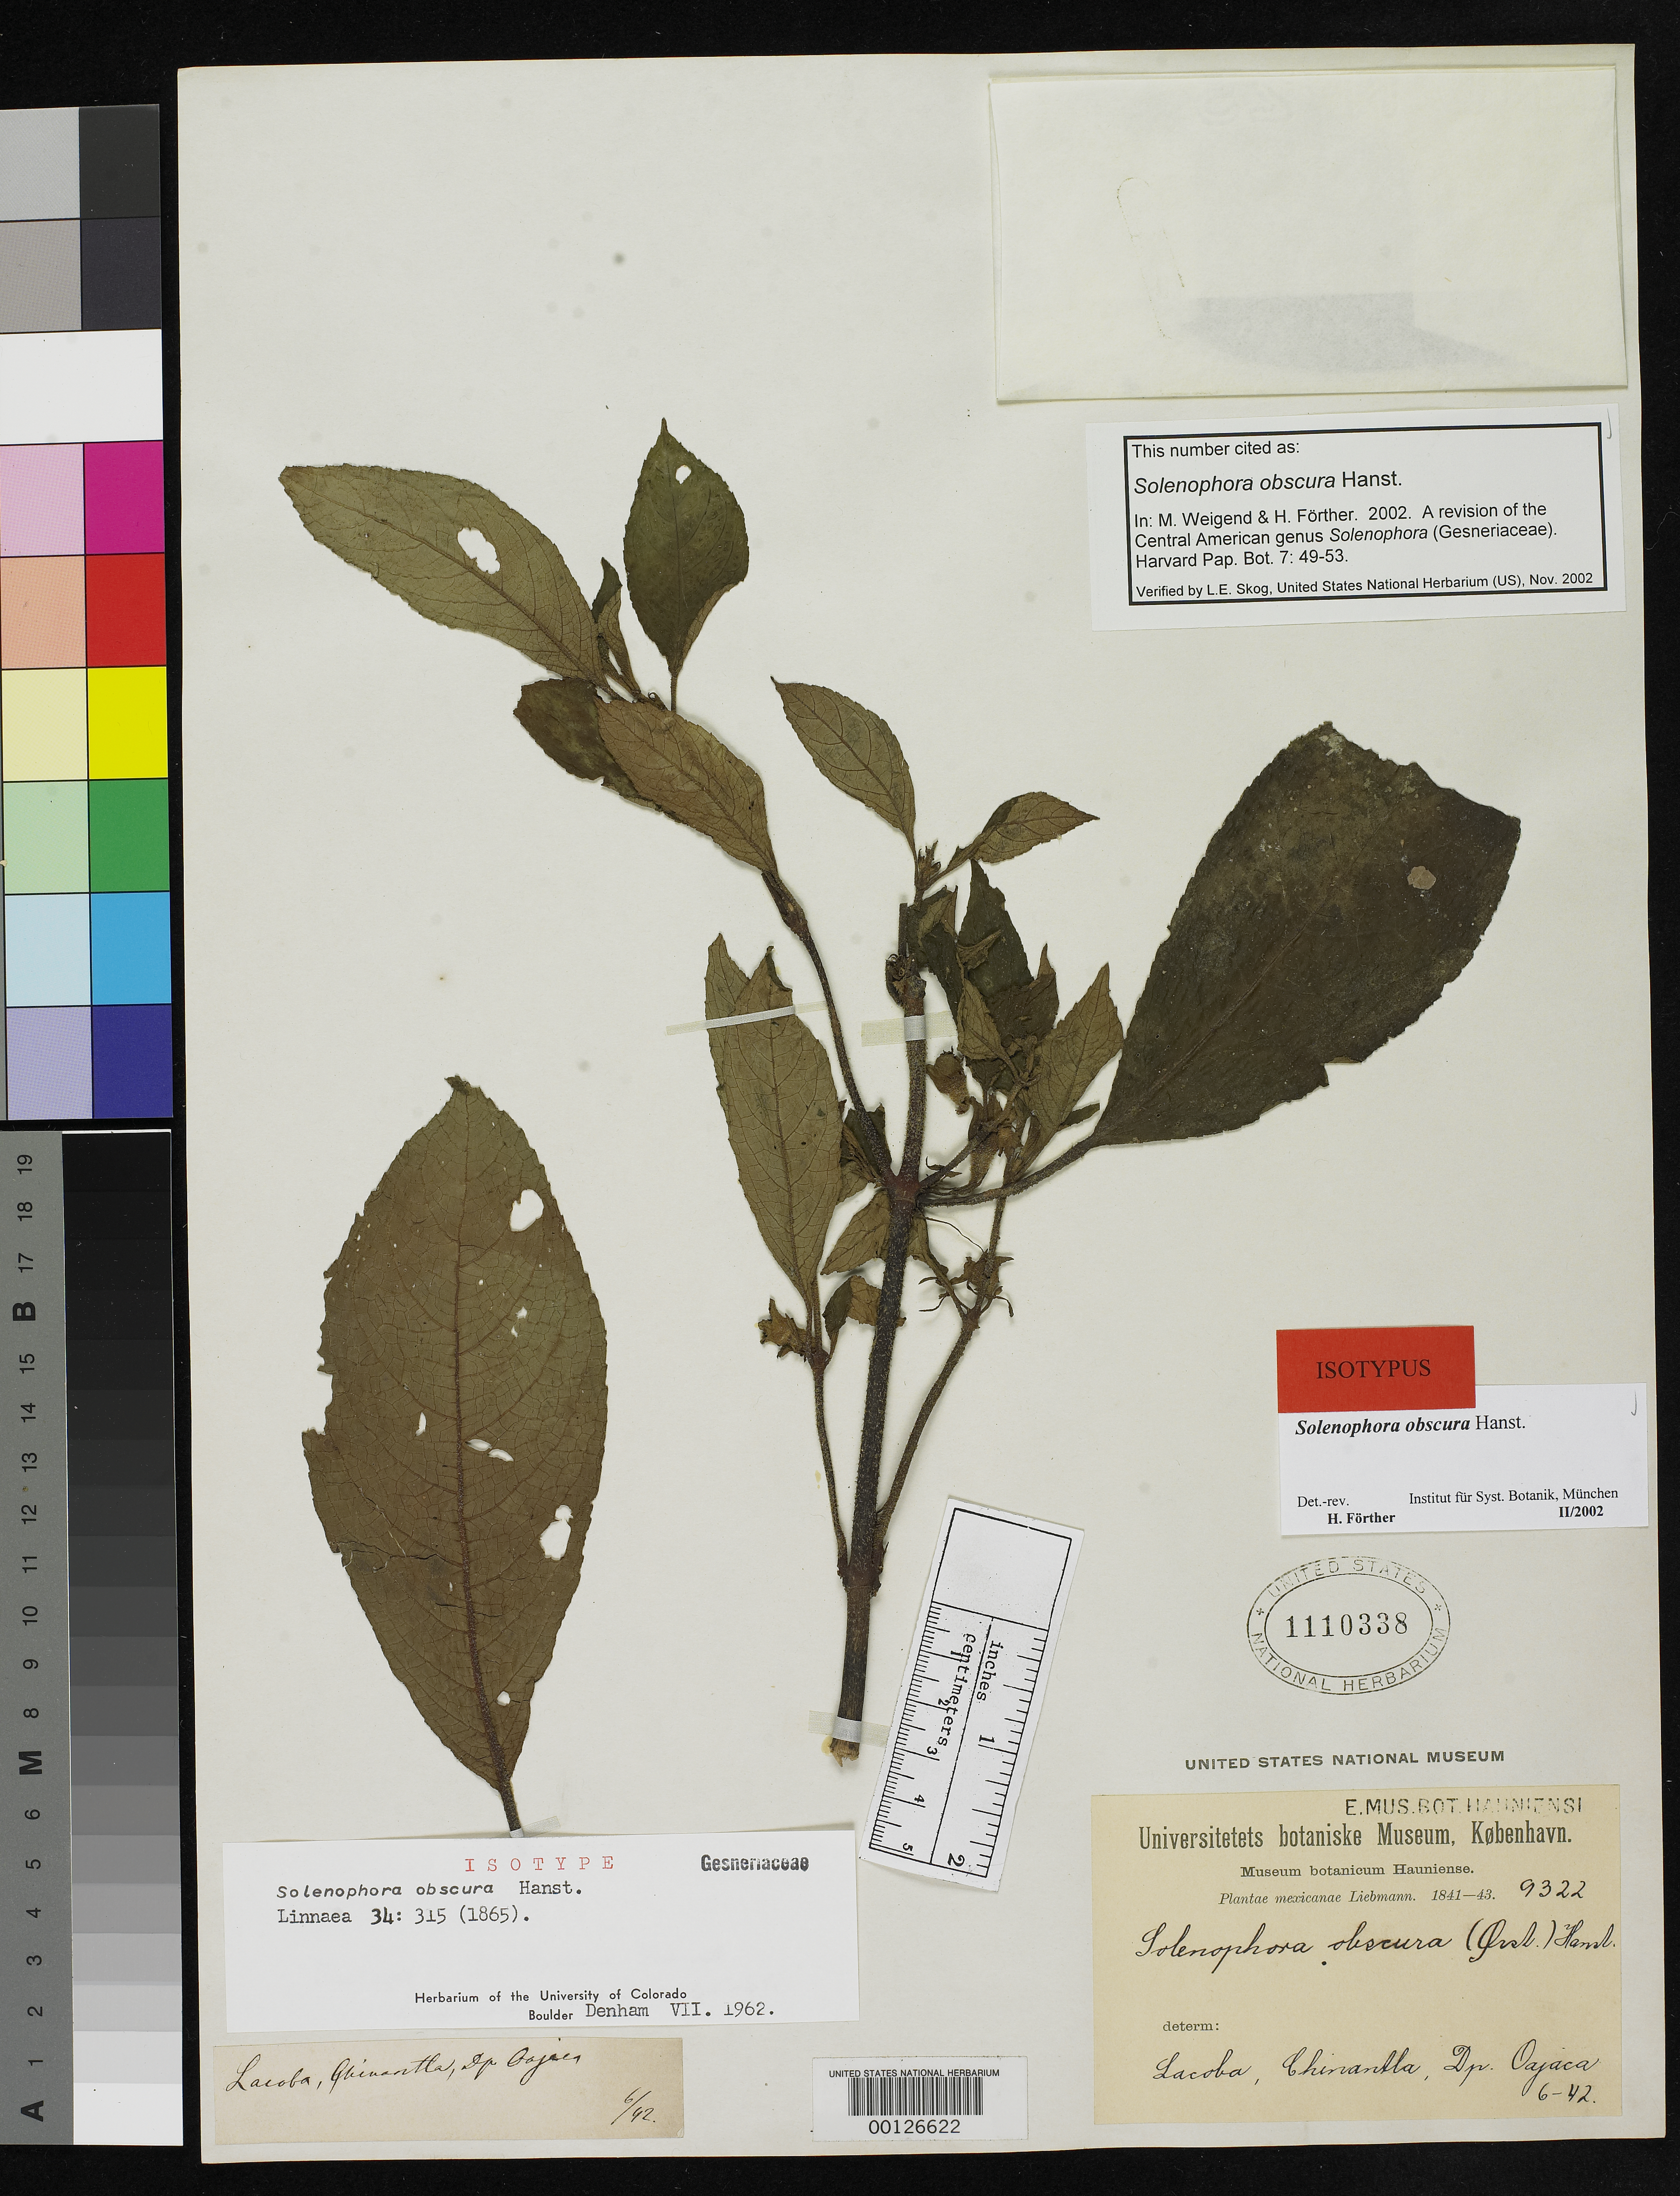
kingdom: Plantae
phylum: Tracheophyta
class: Magnoliopsida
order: Lamiales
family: Gesneriaceae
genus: Solenophora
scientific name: Solenophora obscura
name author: Hanst.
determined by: Förther, Harald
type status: Isotype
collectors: F. M. Liebmann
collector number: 9322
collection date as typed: Jun 1842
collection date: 1842-06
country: Mexico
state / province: Oaxaca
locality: Lacoba, Chinantla, Dp. Oajaca.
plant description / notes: Cited 2002 by Weigend & Förther, Harvard Pap. Bot. 7: 49.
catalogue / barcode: US 1110338